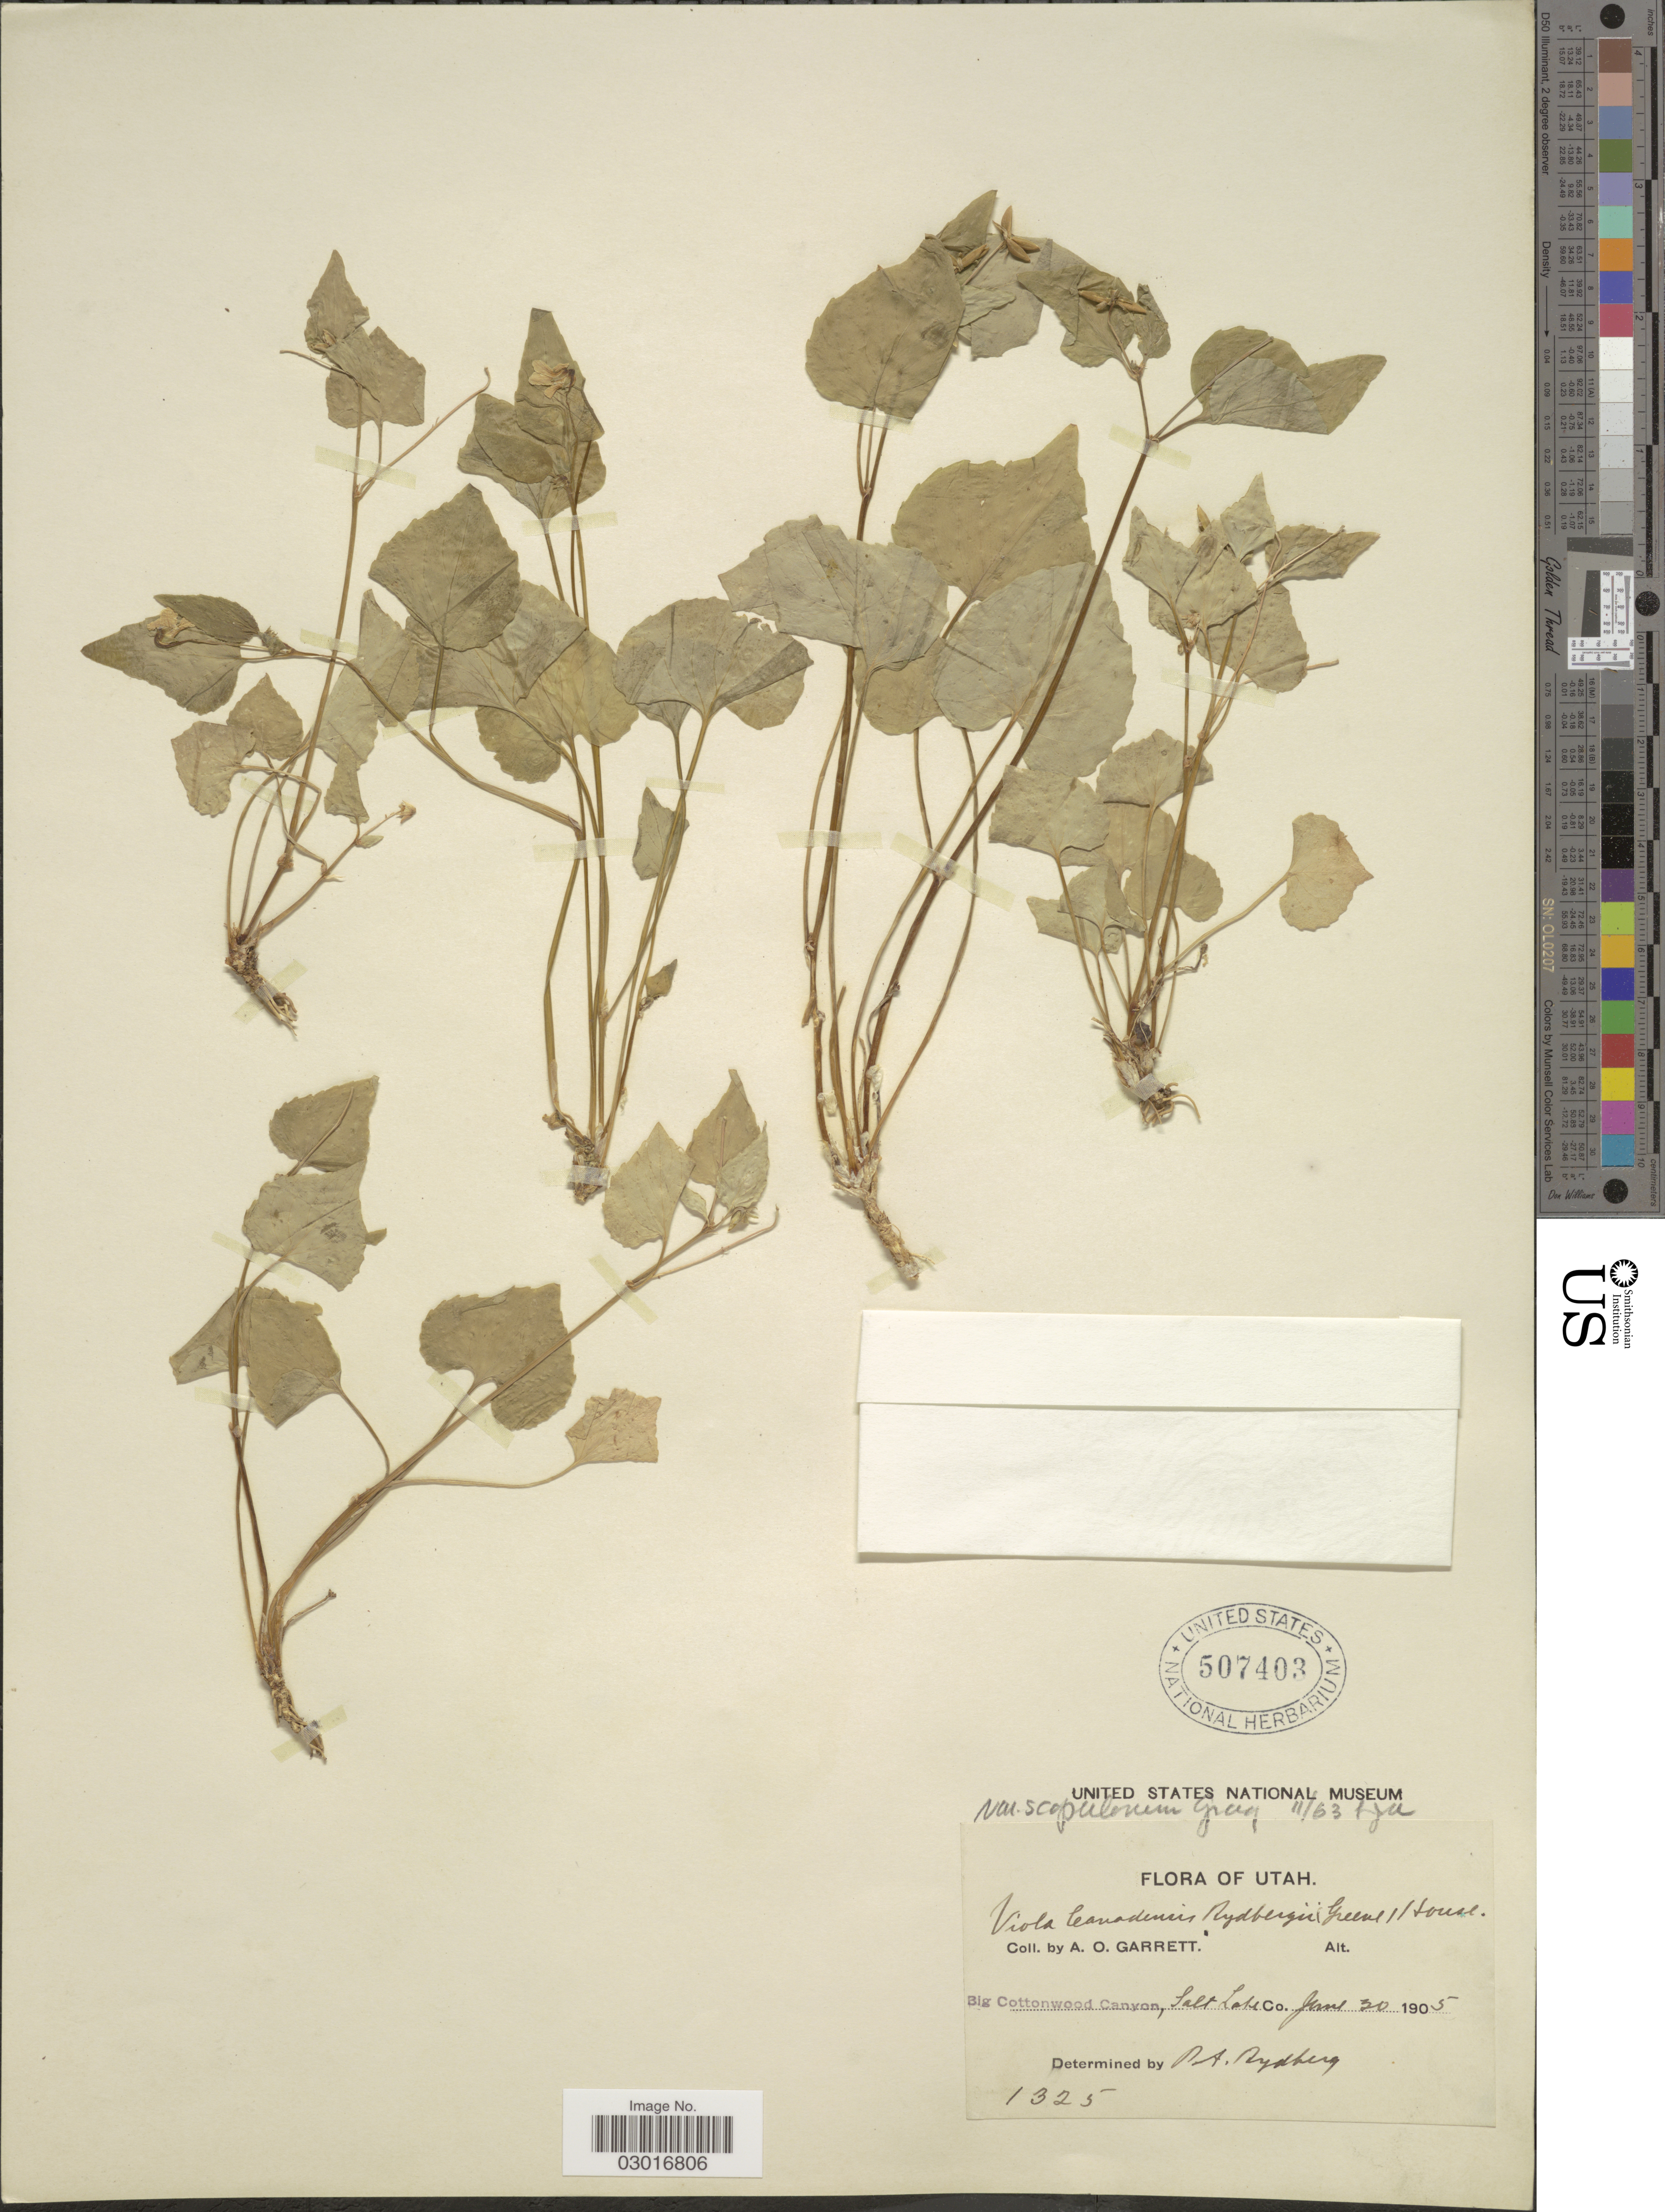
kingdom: Plantae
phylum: Tracheophyta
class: Magnoliopsida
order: Malpighiales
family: Violaceae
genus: Viola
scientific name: Viola scopulorum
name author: (A. Gray) Greene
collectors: A. O. Garrett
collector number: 1325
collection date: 1905-06-30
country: United States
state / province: Utah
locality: Big Cottonwood Canyon, Salt Lake Co.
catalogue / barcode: US 507403